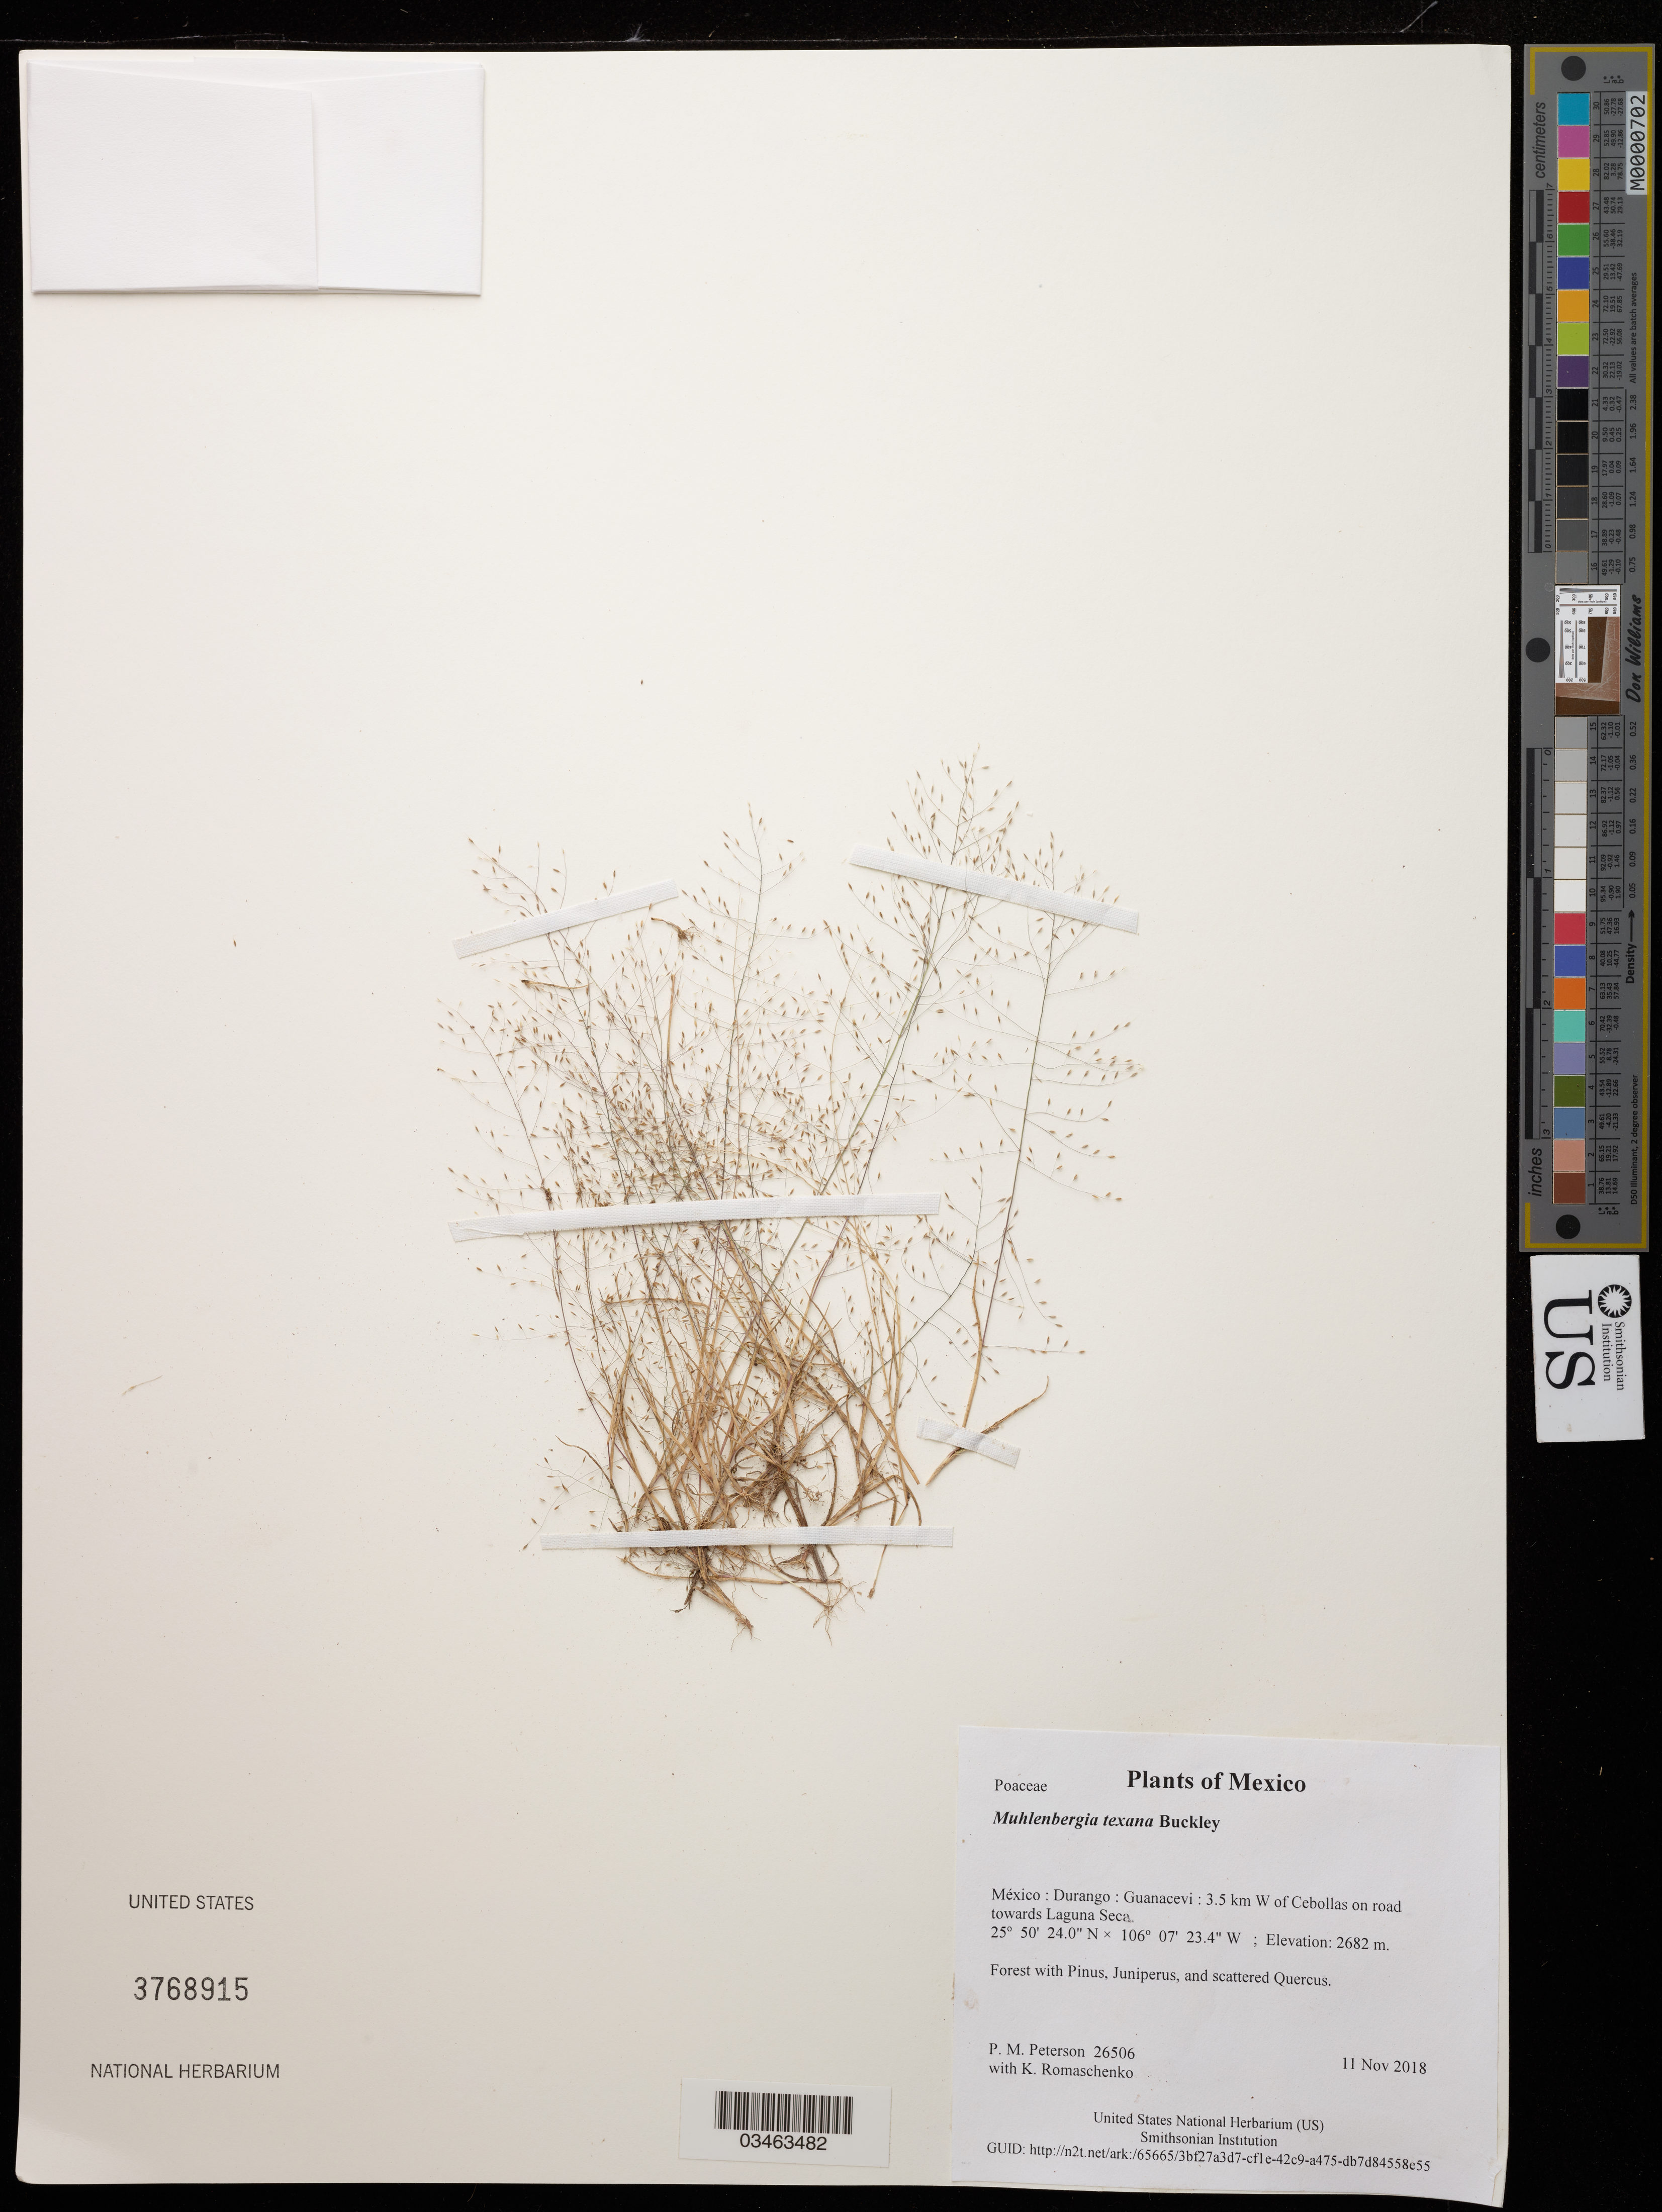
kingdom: Plantae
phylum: Tracheophyta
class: Liliopsida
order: Poales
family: Poaceae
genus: Muhlenbergia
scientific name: Muhlenbergia texana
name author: Buckley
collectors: P. M. Peterson & K. Romaschenko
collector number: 26506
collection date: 2018-11-11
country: México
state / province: Durango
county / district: Guanacevi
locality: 3.5 km W of Cebollas on road towards Laguna Seca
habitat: Forest with Pinus, Juniperus, and scattered Quercus.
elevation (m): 2682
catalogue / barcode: US 3768915